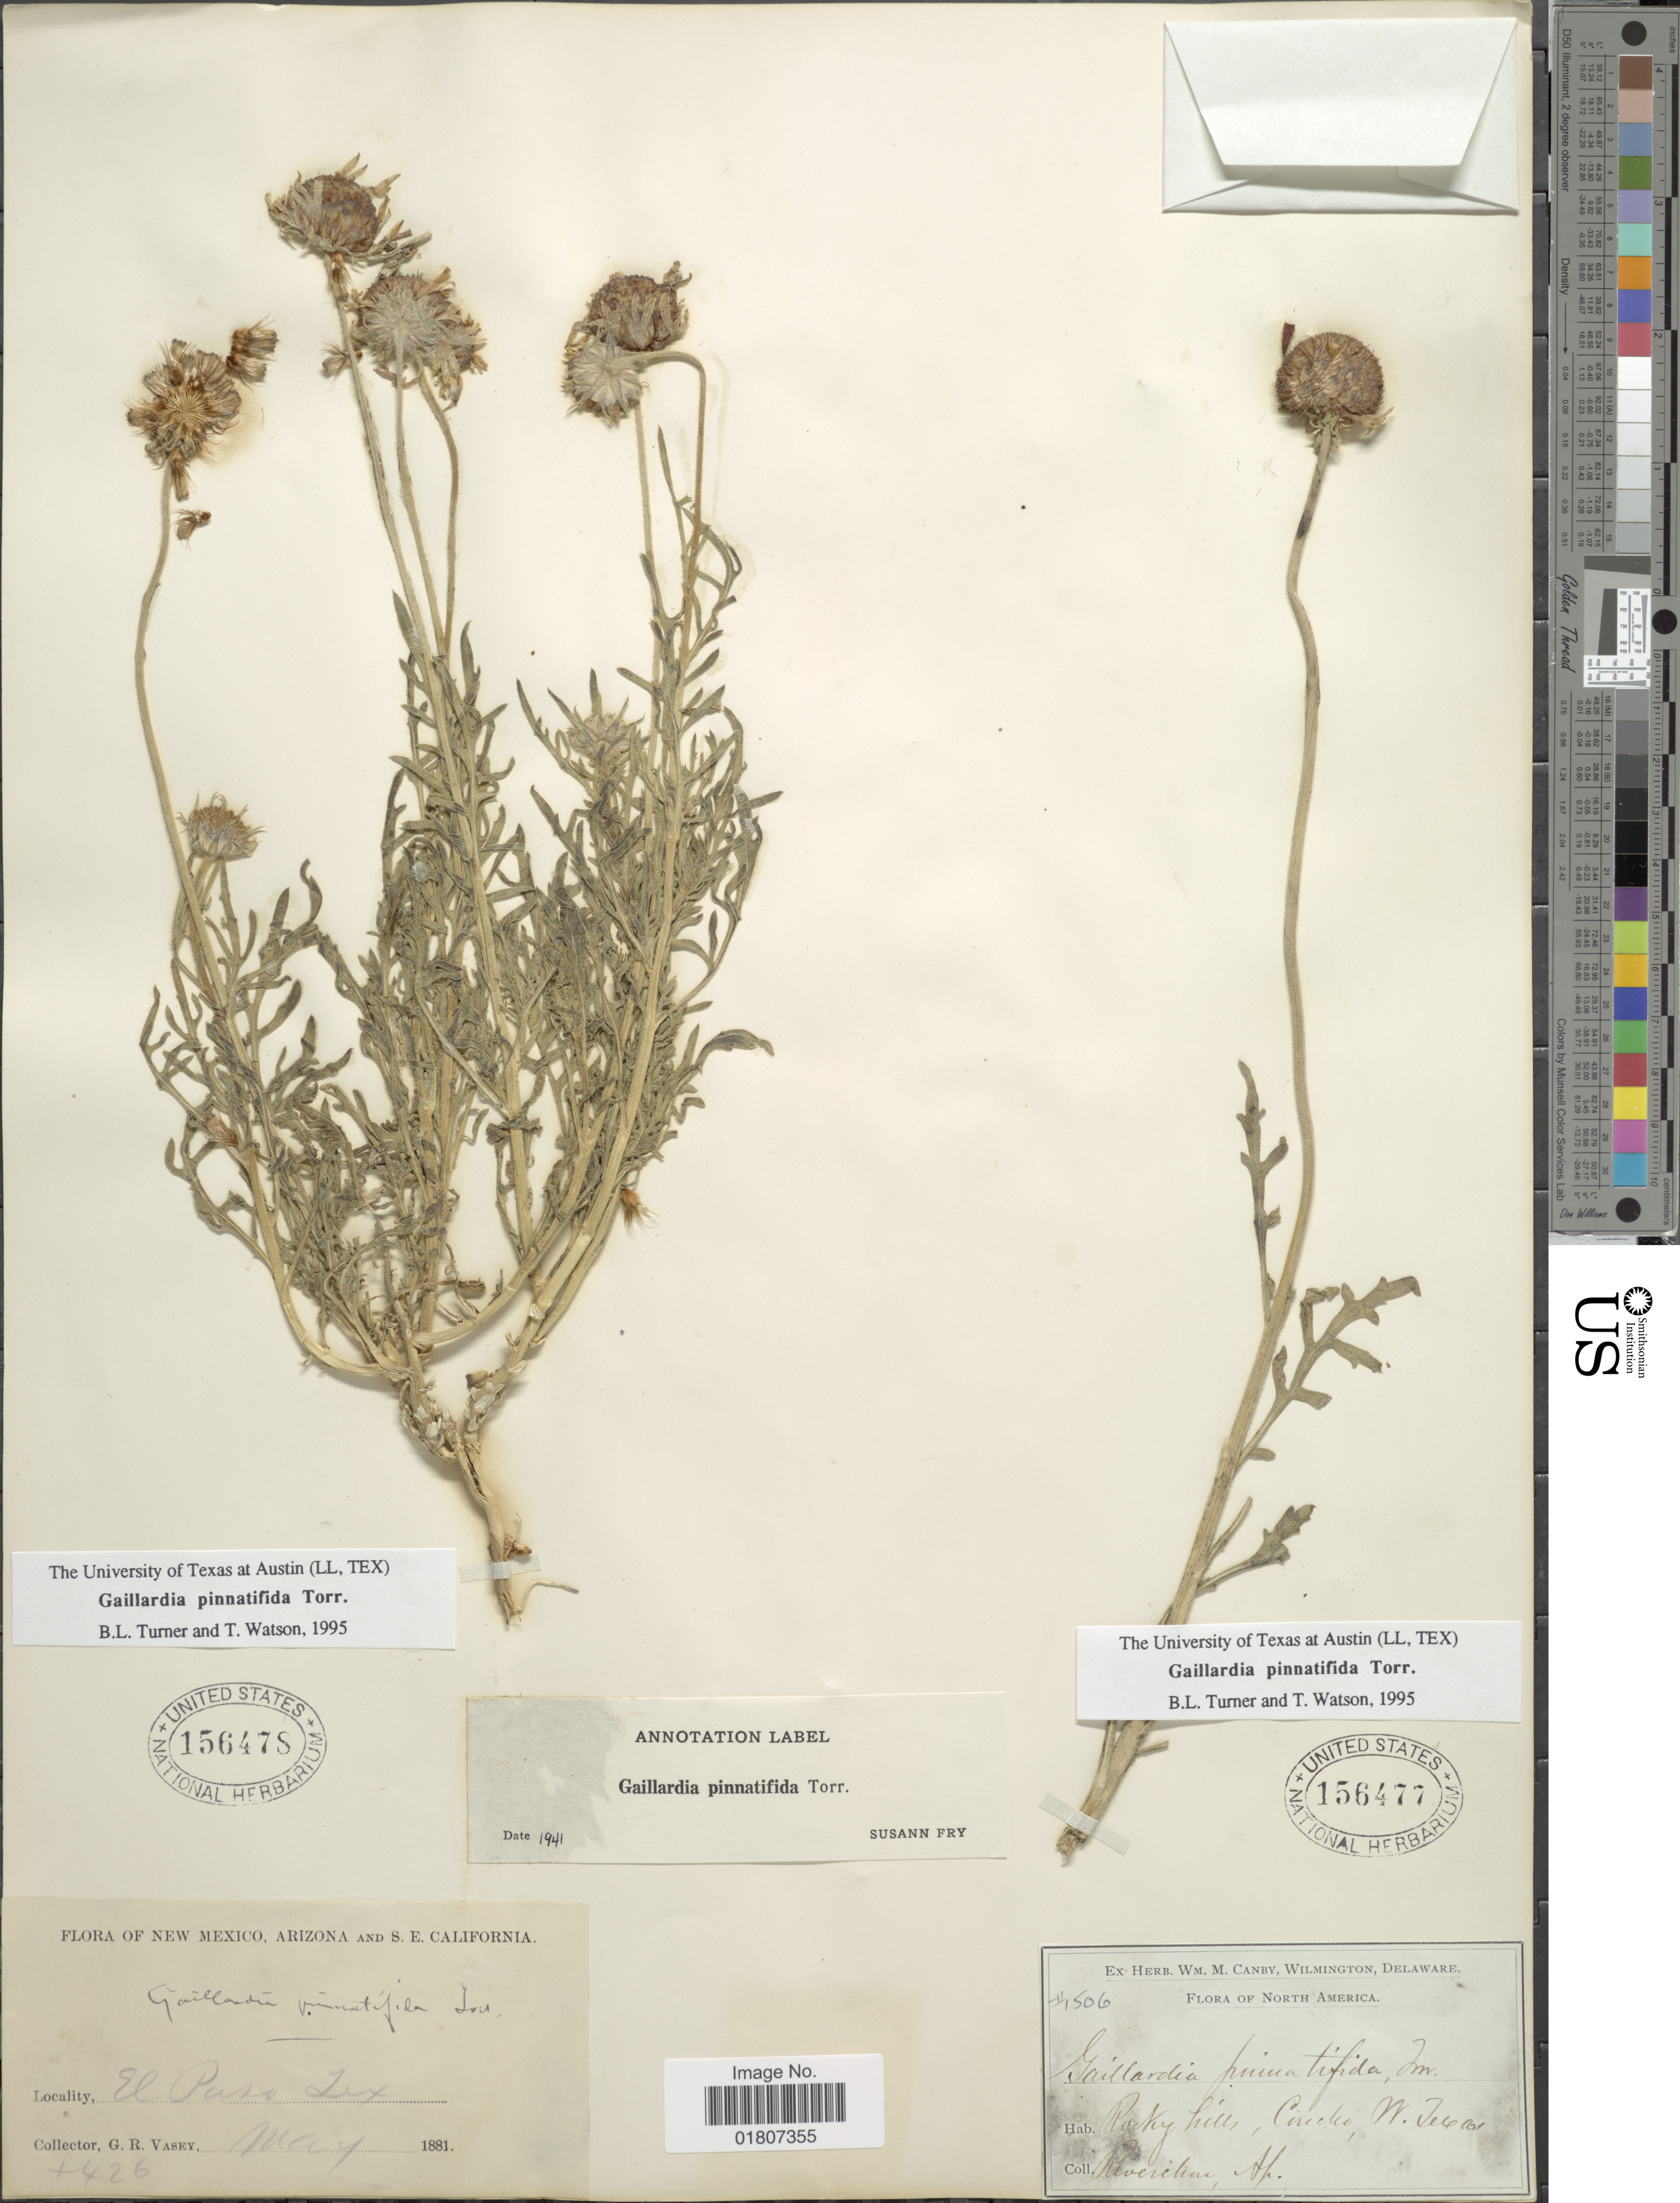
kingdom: Plantae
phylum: Tracheophyta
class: Magnoliopsida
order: Asterales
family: Asteraceae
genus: Gaillardia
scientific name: Gaillardia pinnatifida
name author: Torr.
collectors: -. Reverchon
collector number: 506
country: United States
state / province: Texas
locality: Rocky hills, Cancho, W. Texas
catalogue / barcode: US 156477